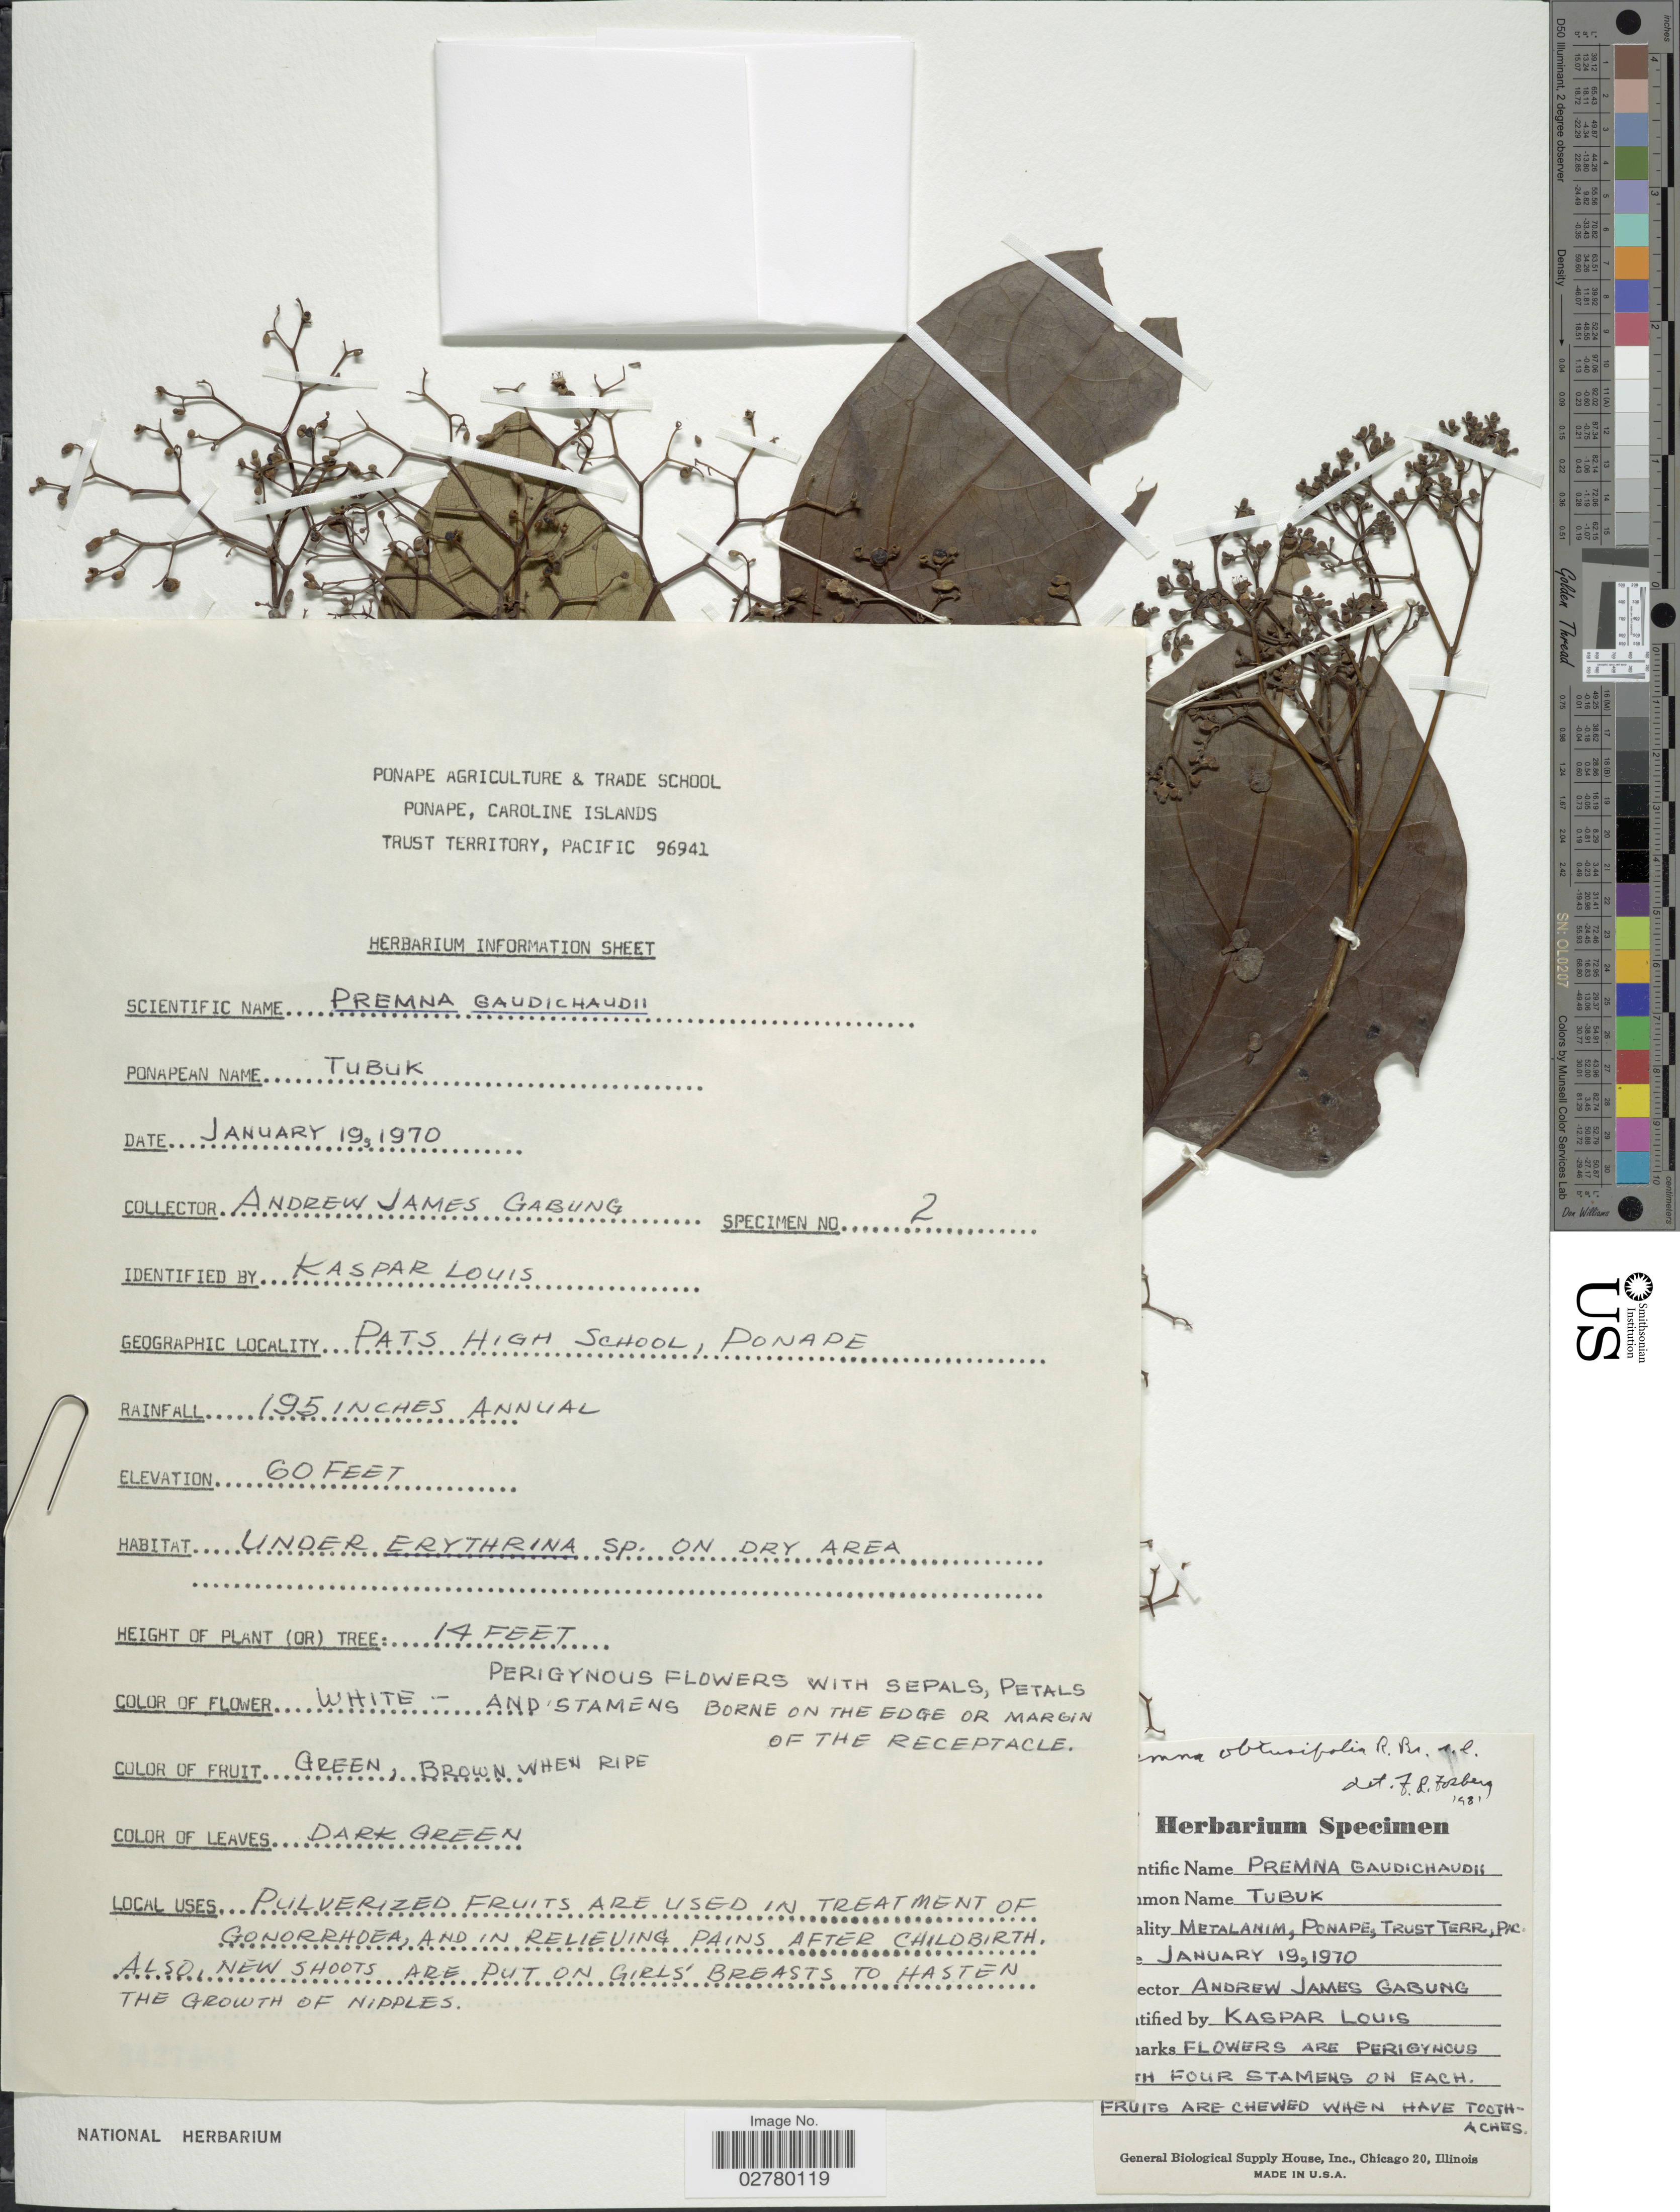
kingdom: Plantae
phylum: Tracheophyta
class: Magnoliopsida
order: Lamiales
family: Lamiaceae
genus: Premna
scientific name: Premna obtusifolia var. gaudichaudii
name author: (Schauer) Moldenke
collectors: A. Gabung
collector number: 2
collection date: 1970-01-19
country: Micronesia, Federated States of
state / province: Pohnpei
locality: Pats High School, Ponape. Metalanim, Trust Terr. Pac.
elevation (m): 18